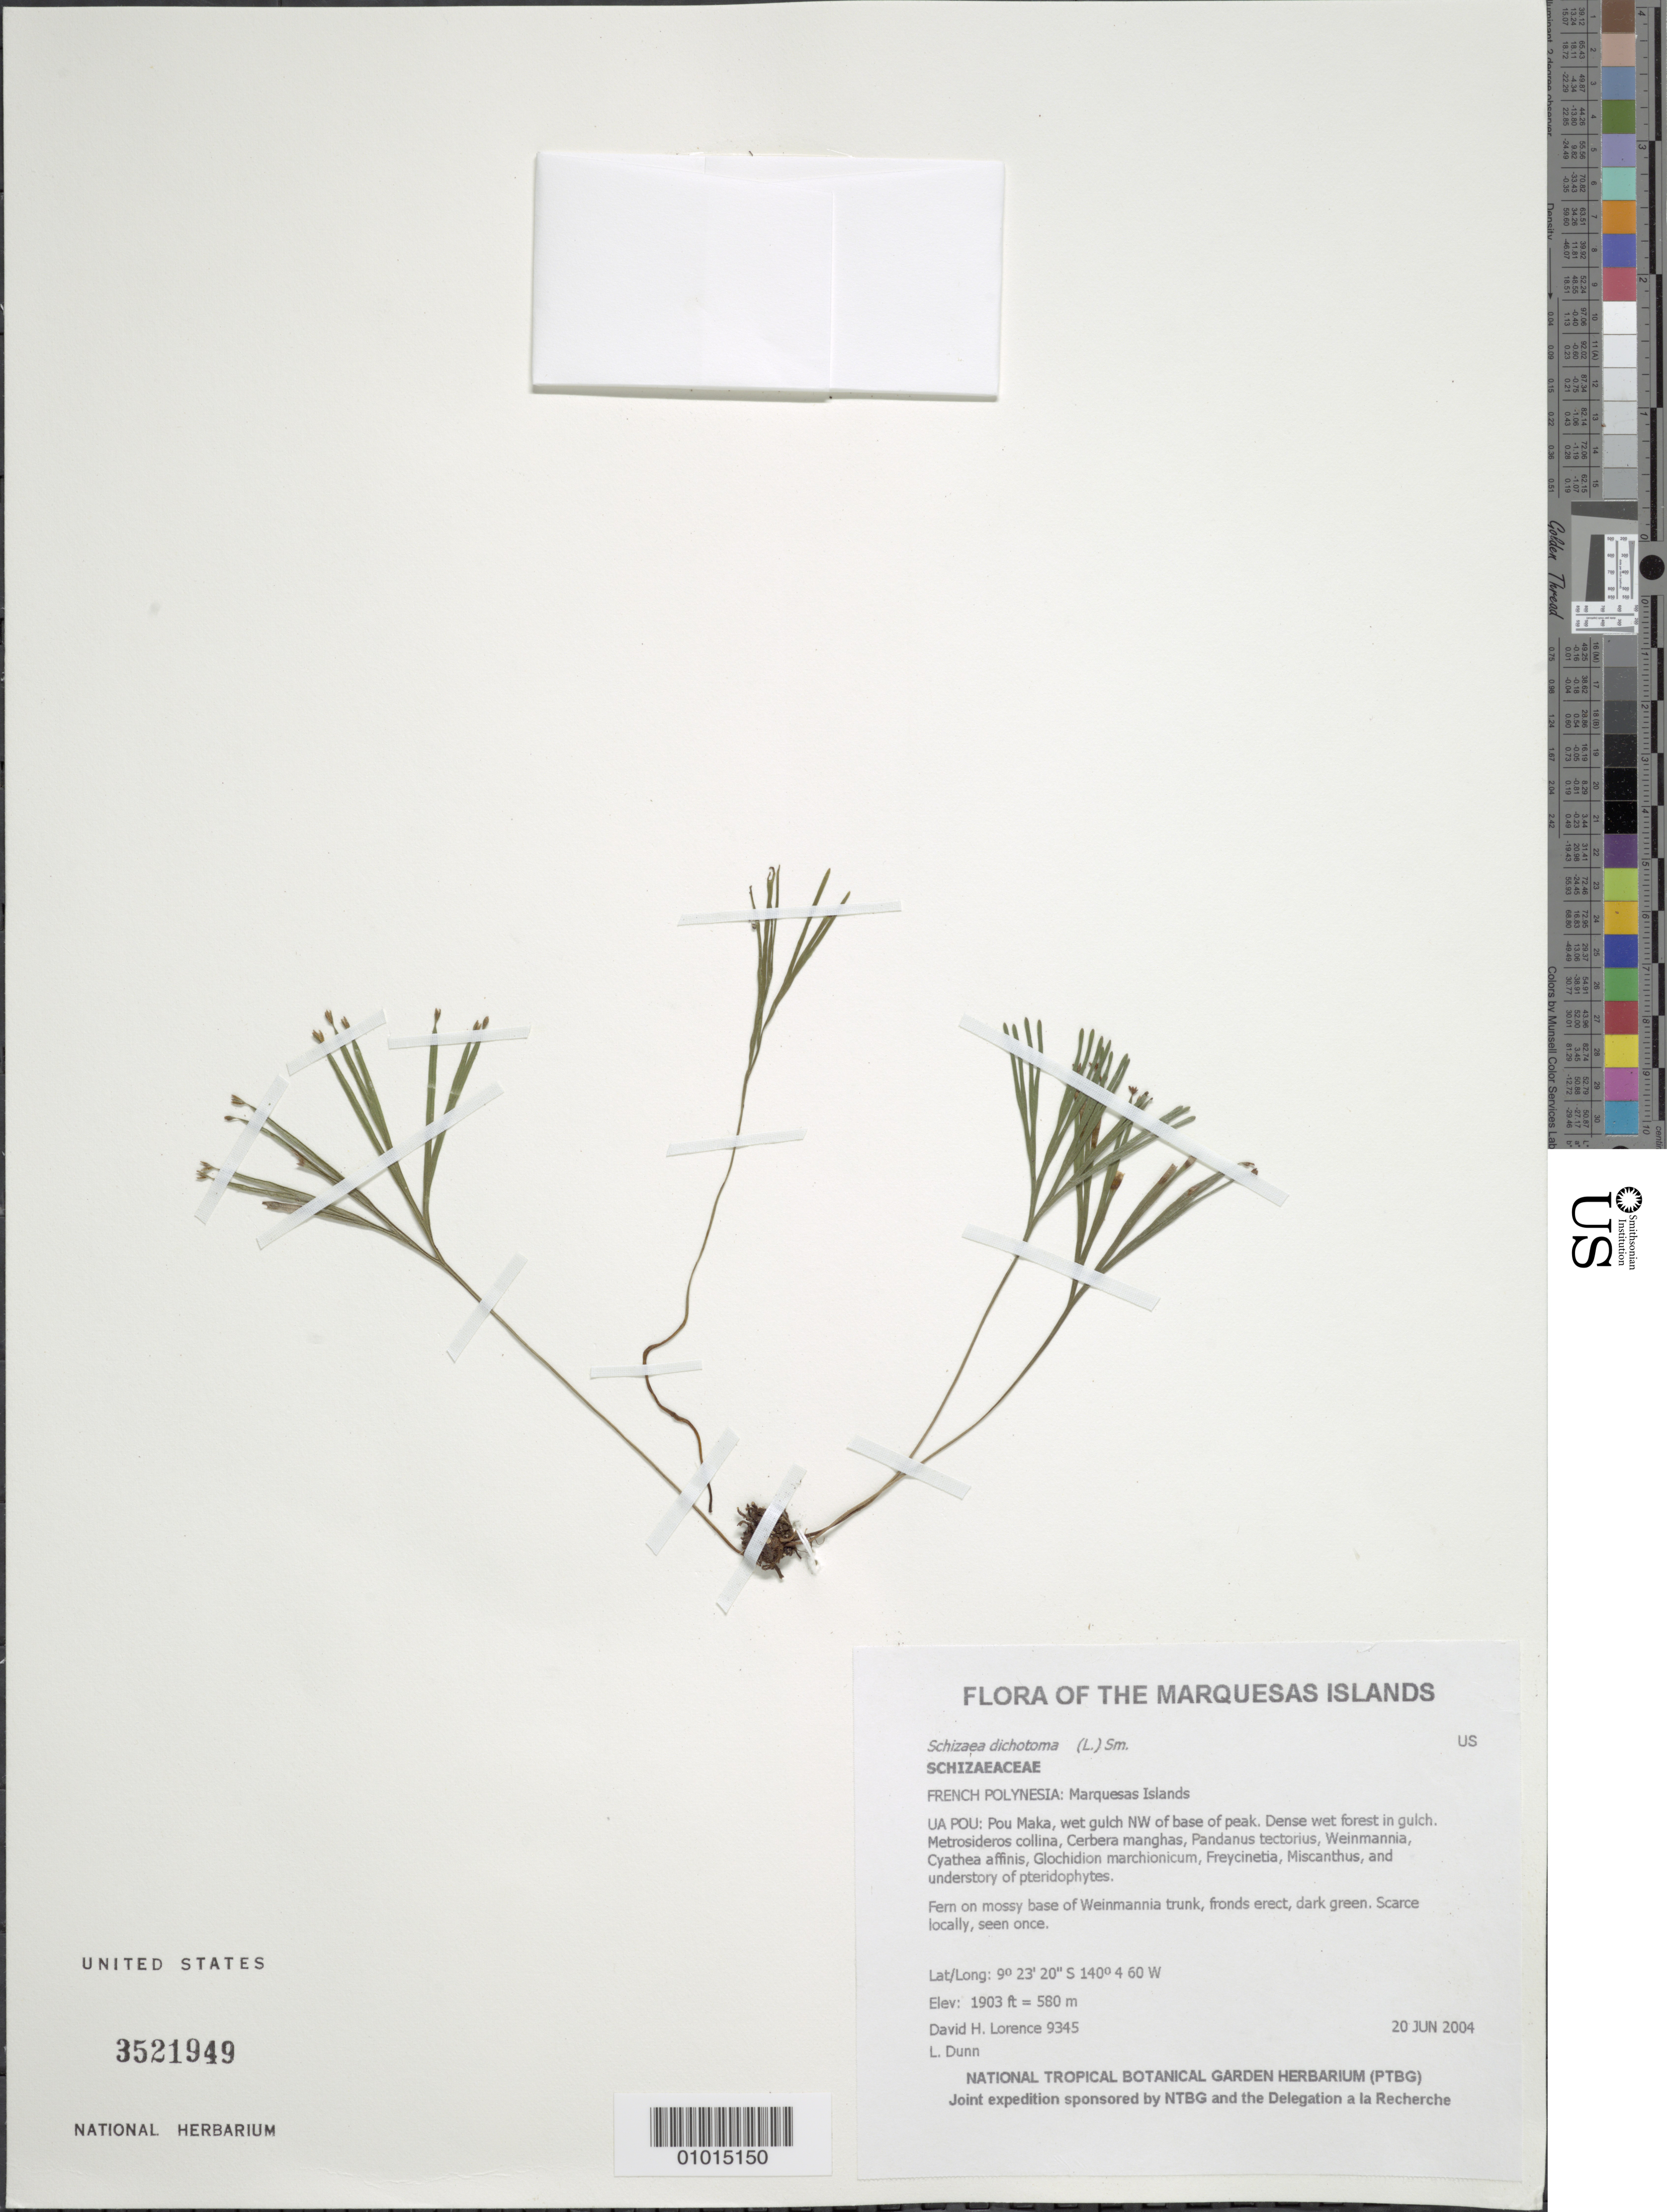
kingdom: Plantae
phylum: Tracheophyta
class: Polypodiopsida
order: Schizaeales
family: Schizaeaceae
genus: Schizaea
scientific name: Schizaea dichotoma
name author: (L.) J. Sm.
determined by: Lorence, David H., (PTBG), National Tropical Botanical Garden (UNITED STATES)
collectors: D. Lorence & L. Dunn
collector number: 9345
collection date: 2004-06-20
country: French Polynesia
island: Ua Pou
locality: Pou Maka, wet gulch NW of base of peak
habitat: Dense wet forest in gulch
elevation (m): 580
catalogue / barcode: US 3521949